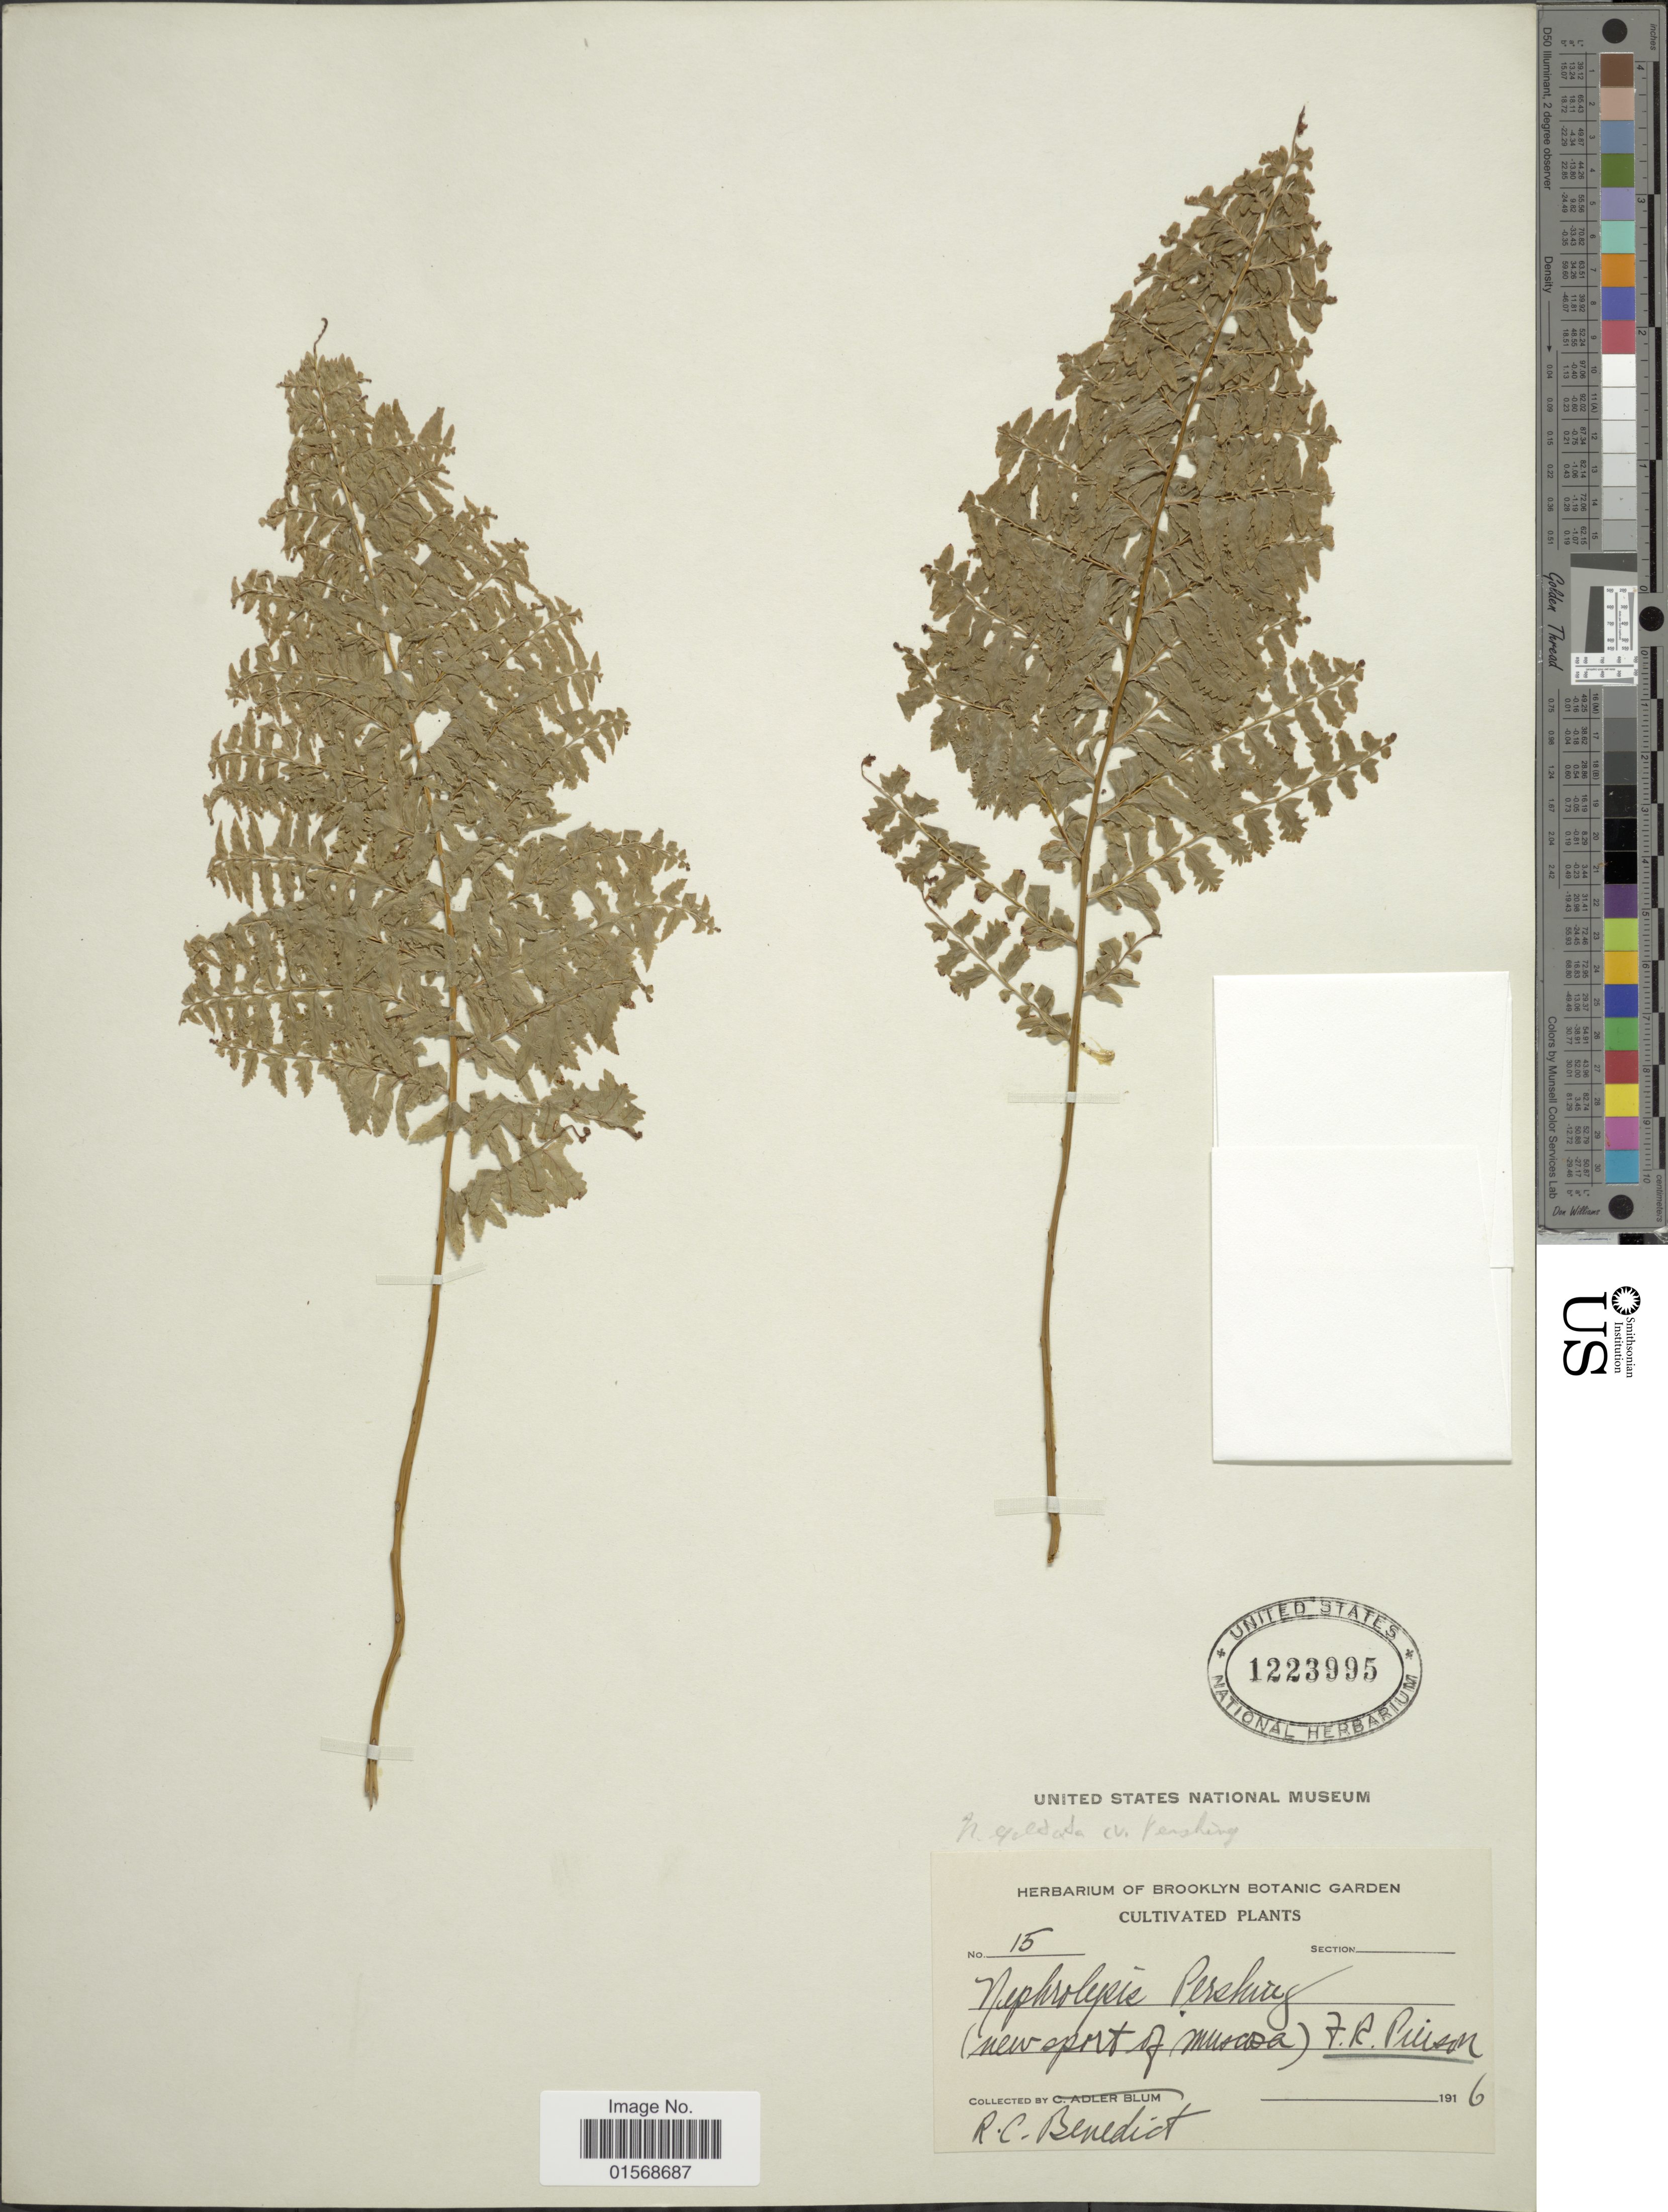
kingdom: Plantae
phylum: Tracheophyta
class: Polypodiopsida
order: Polypodiales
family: Nephrolepidaceae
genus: Nephrolepis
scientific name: Nephrolepis 'Pershing'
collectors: R. C. Benedict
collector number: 15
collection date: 1916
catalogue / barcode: US 1223995